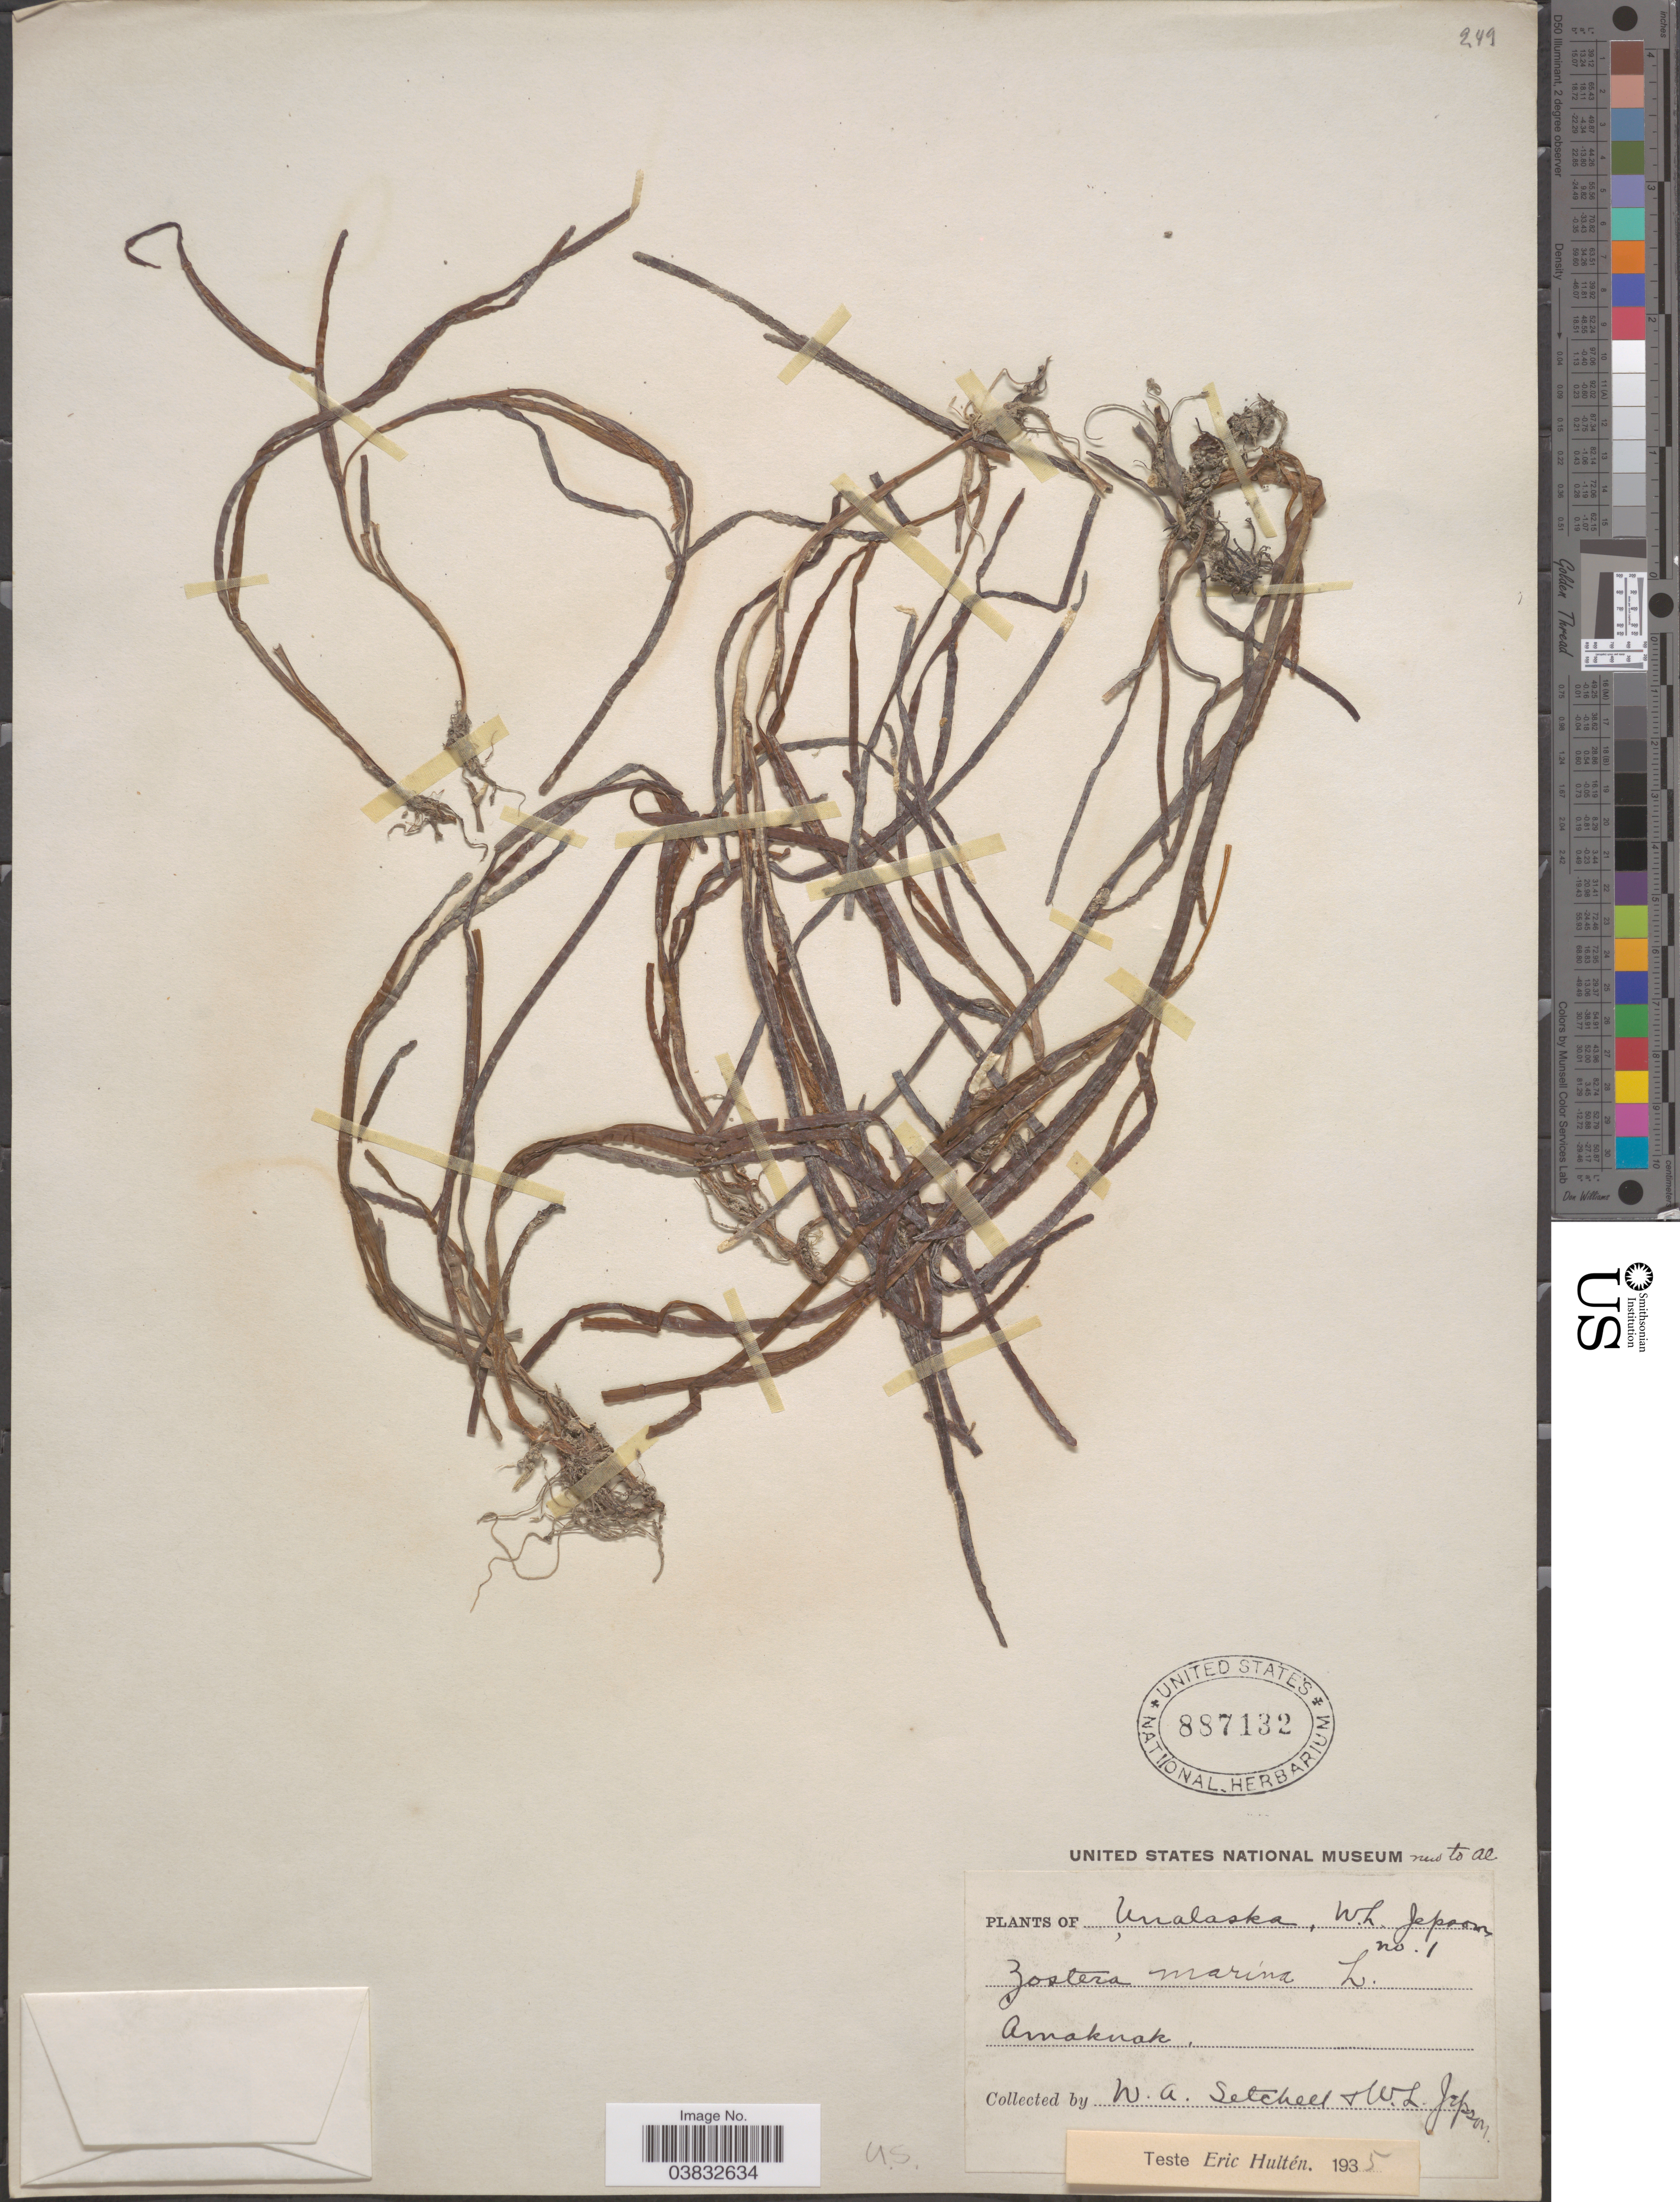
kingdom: Plantae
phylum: Tracheophyta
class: Liliopsida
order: Alismatales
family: Zosteraceae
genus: Zostera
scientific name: Zostera marina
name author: L.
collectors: W. Setchell & W. Japson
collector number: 1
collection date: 1935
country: United States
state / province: Alaska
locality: Unalaska. Amaknak.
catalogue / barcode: US 887132